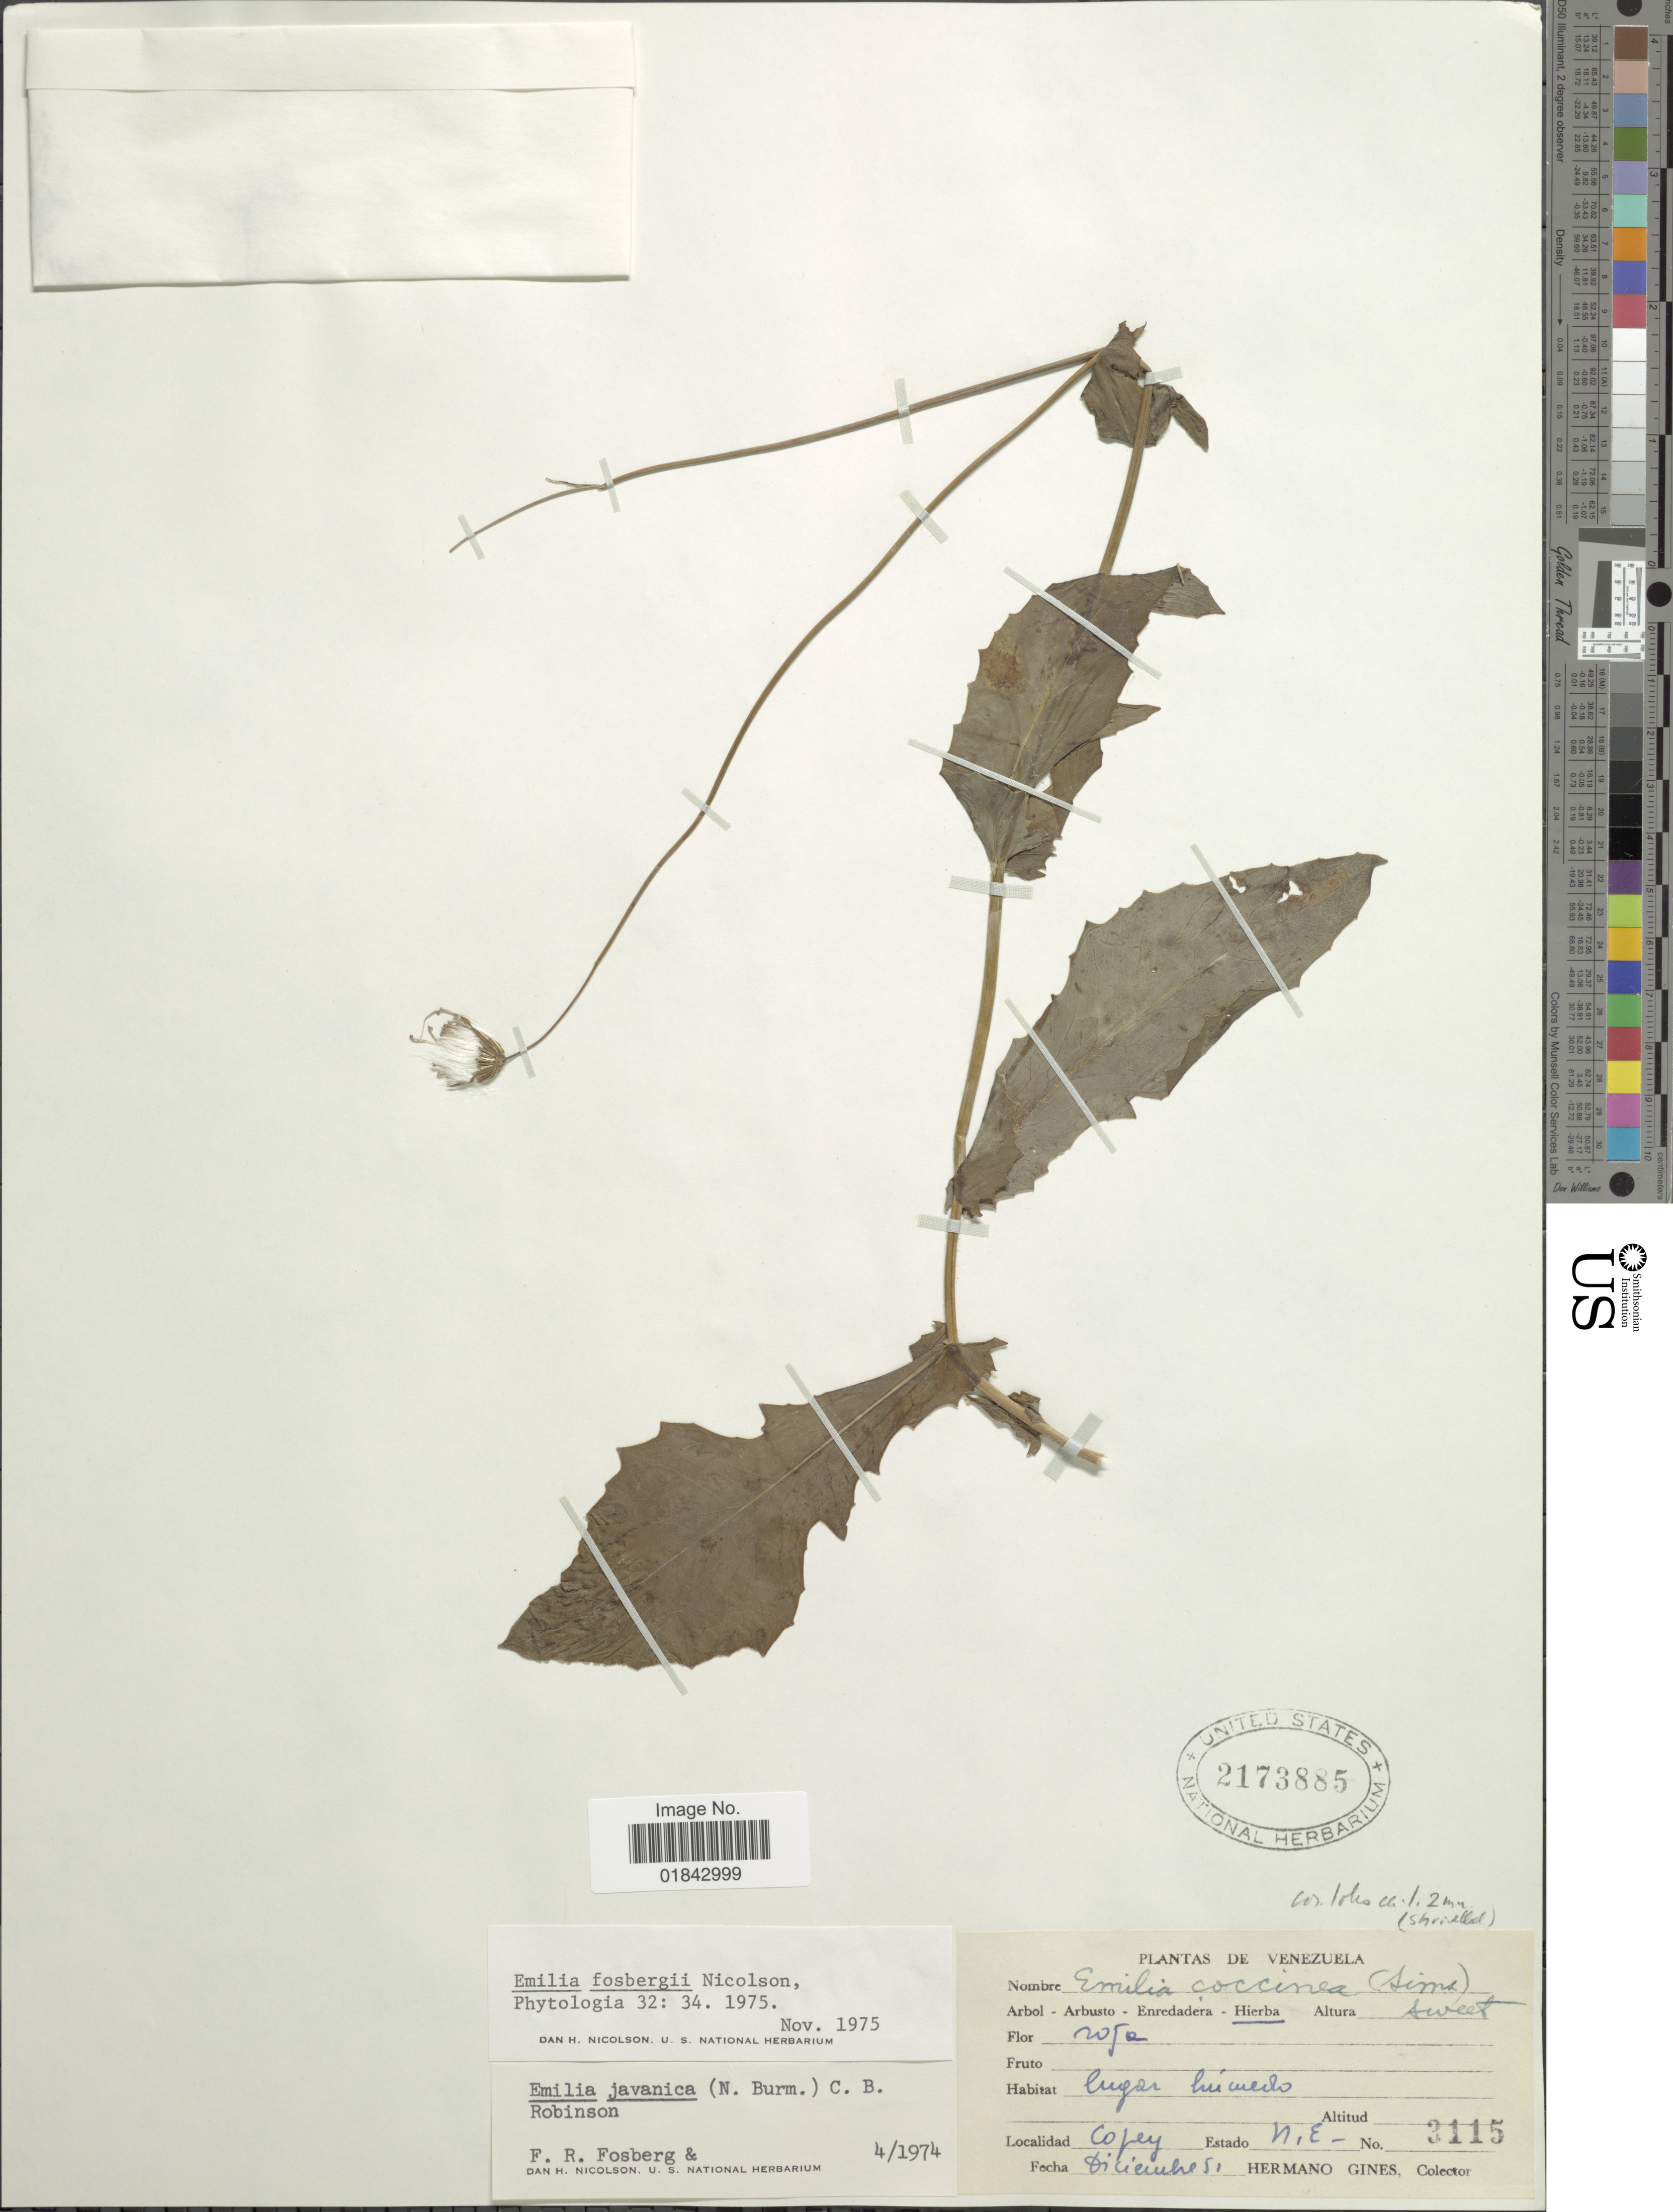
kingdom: Plantae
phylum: Tracheophyta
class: Magnoliopsida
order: Asterales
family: Asteraceae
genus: Emilia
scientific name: Emilia fosbergii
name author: Nicolson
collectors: Bro. Gines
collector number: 3115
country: Venezuela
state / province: Nueva Esparta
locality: Copey, lugar húmedo [humid place/site]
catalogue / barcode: US 2173885